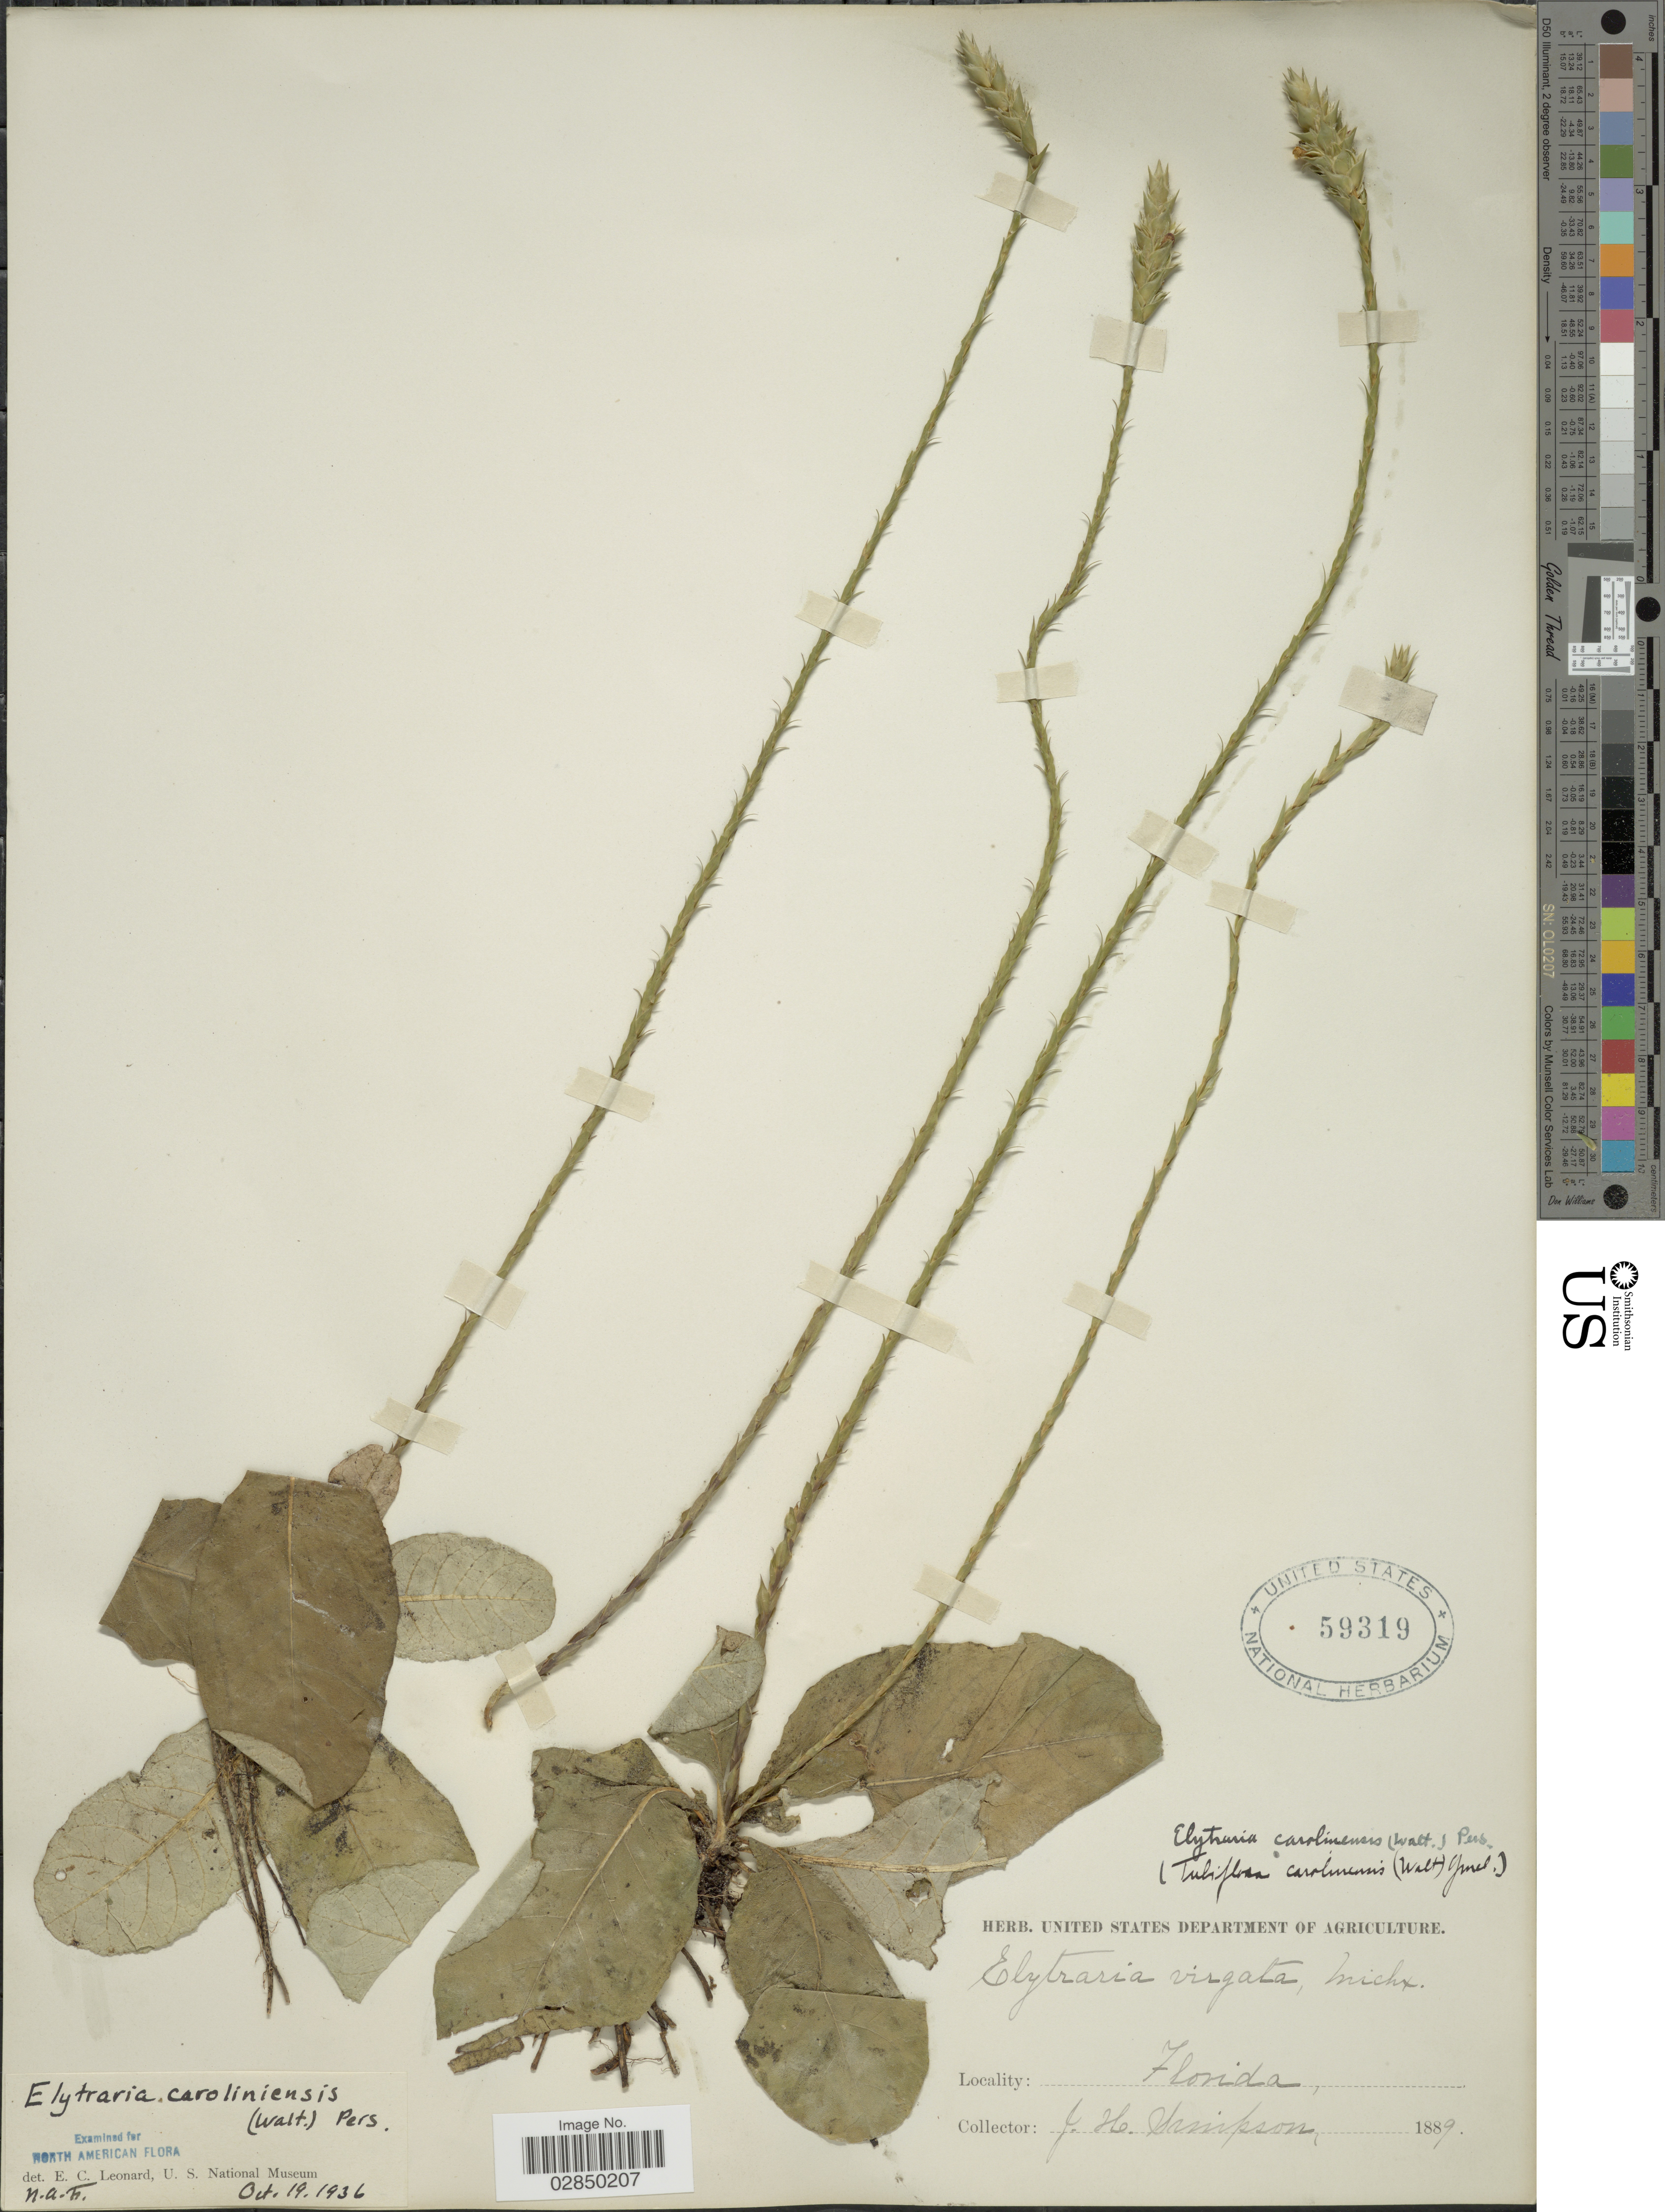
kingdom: Plantae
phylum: Tracheophyta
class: Magnoliopsida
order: Lamiales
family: Acanthaceae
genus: Elytraria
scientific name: Elytraria caroliniensis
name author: (J.F. Gmel.) Pers.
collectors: J. H. Simpson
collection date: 1889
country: United States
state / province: Florida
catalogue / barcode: US 59319